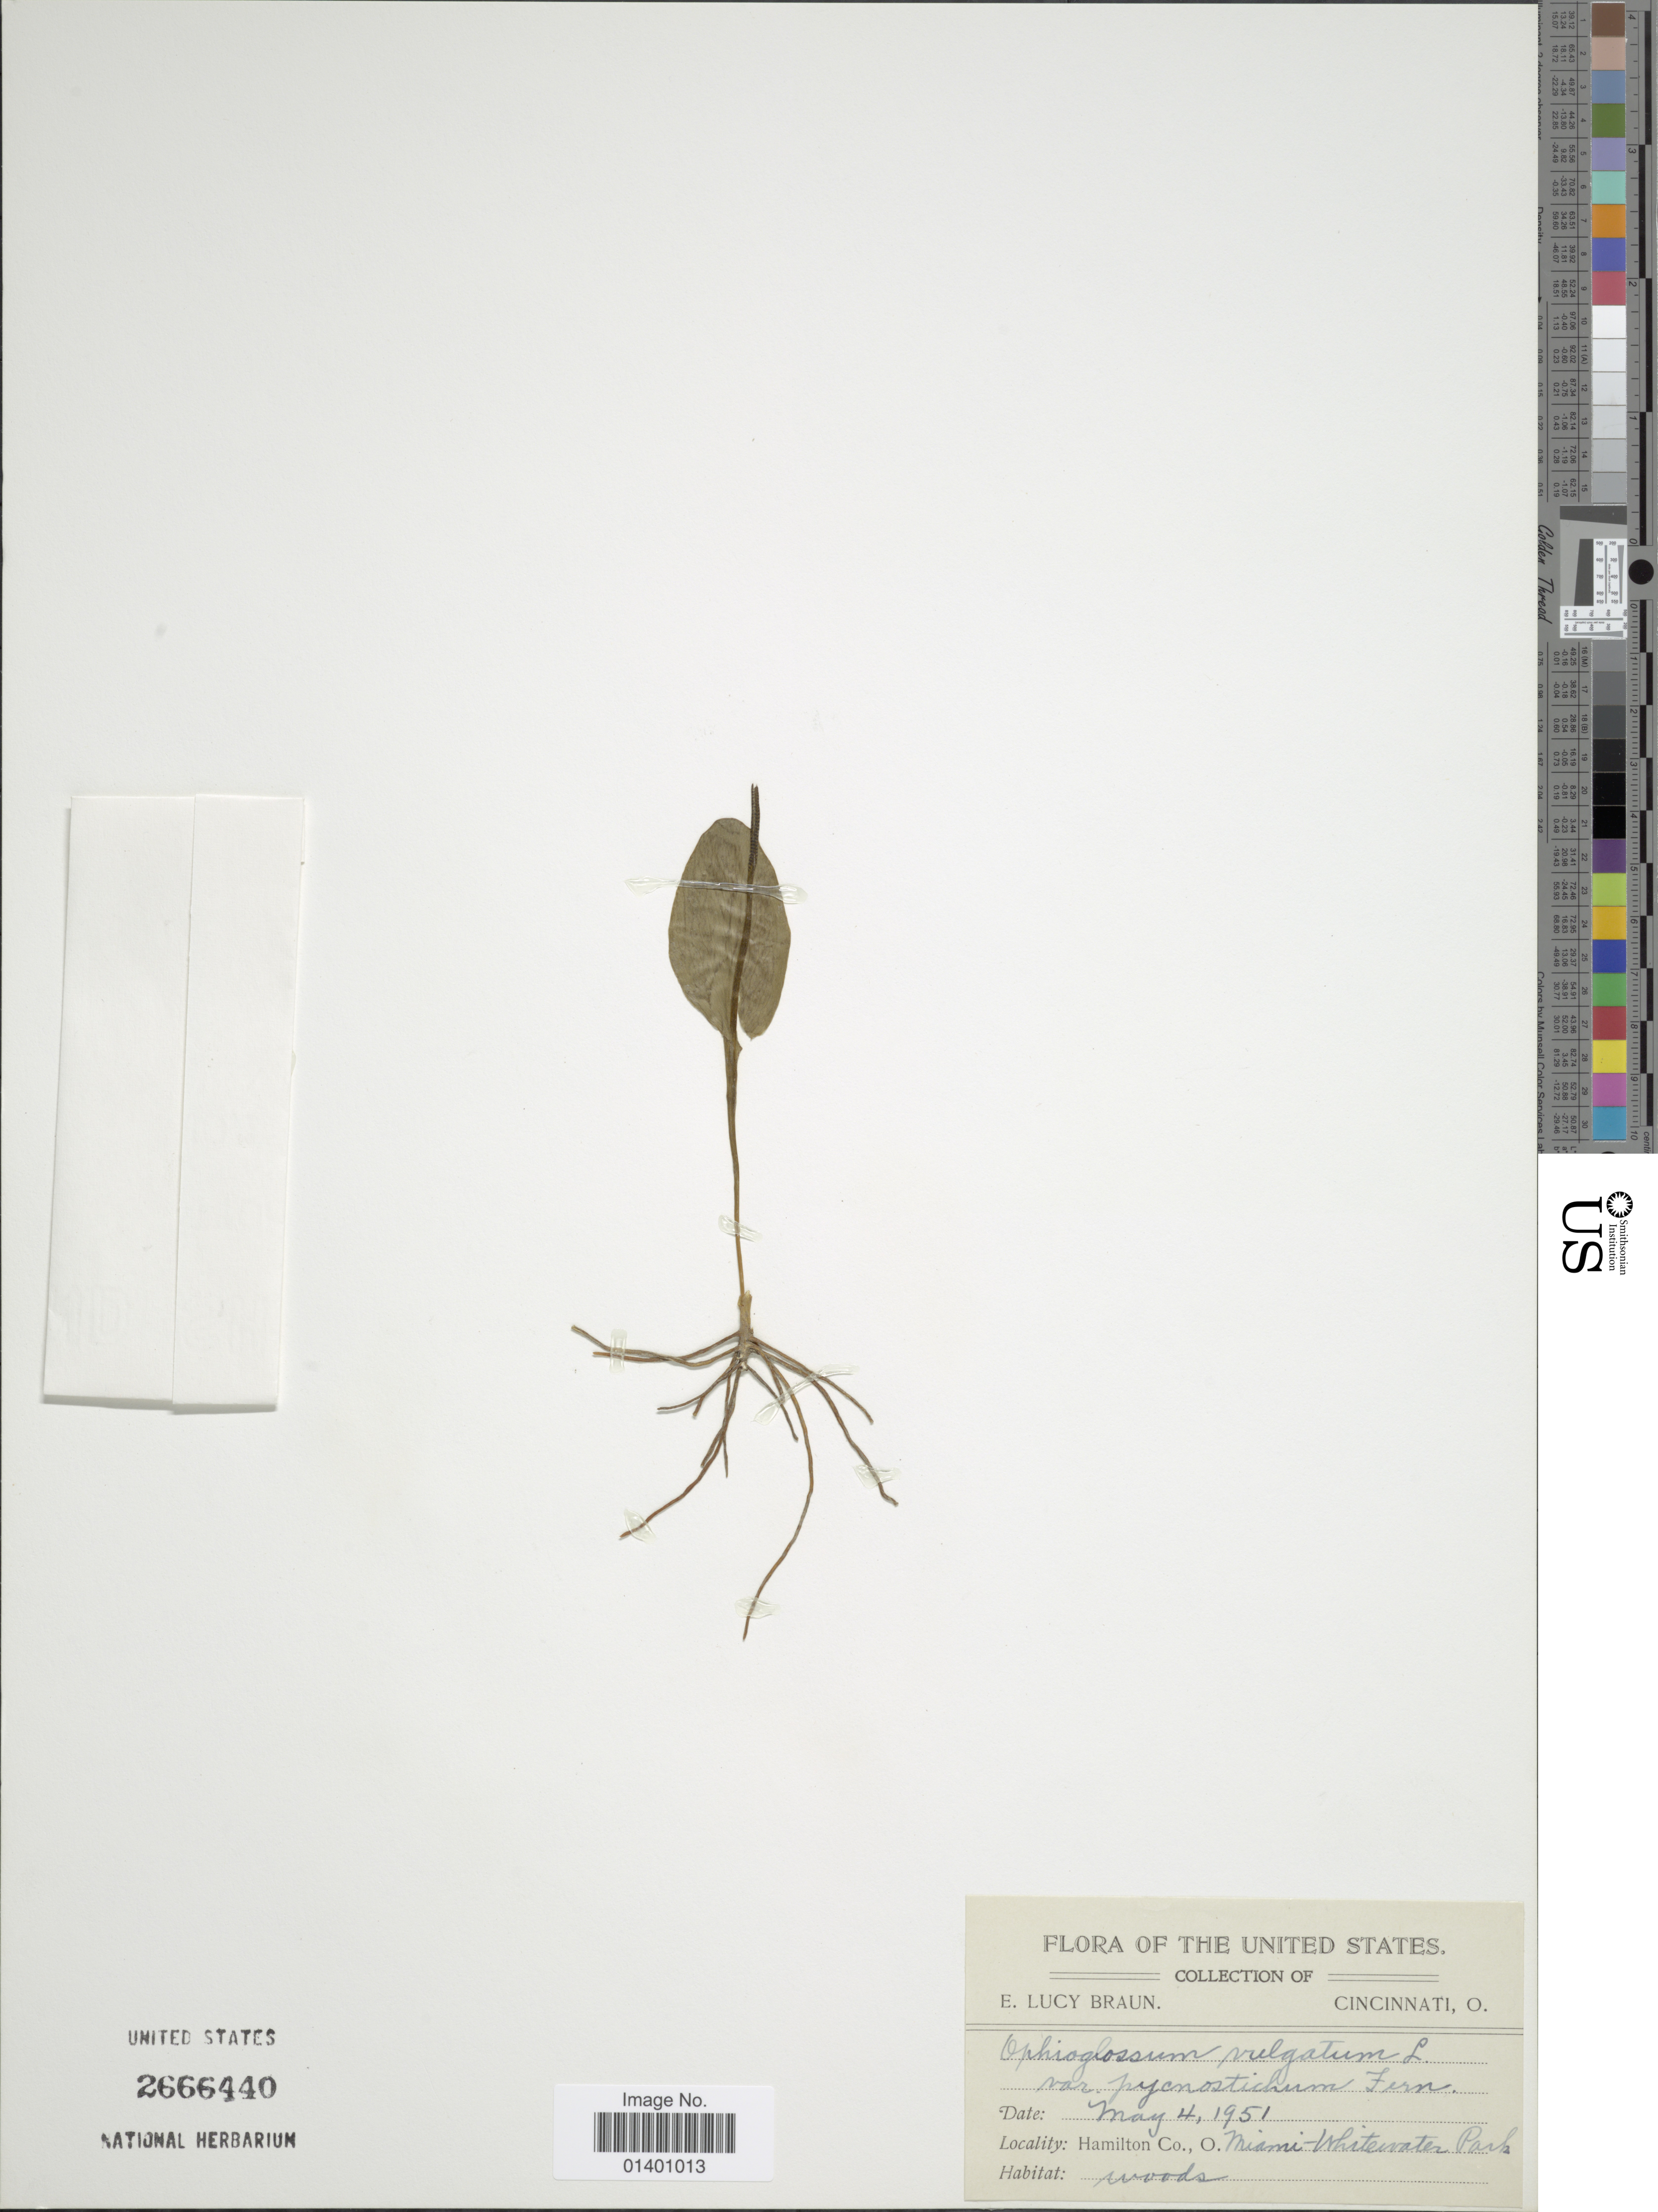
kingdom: Plantae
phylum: Tracheophyta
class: Polypodiopsida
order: Ophioglossales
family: Ophioglossaceae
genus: Ophioglossum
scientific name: Ophioglossum vulgatum var. pycnostichum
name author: Fernald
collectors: E. L. Braun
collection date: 1951-05-04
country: United States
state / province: Ohio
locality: Hamilton Co., Miami Whitewater Park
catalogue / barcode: US 2666440